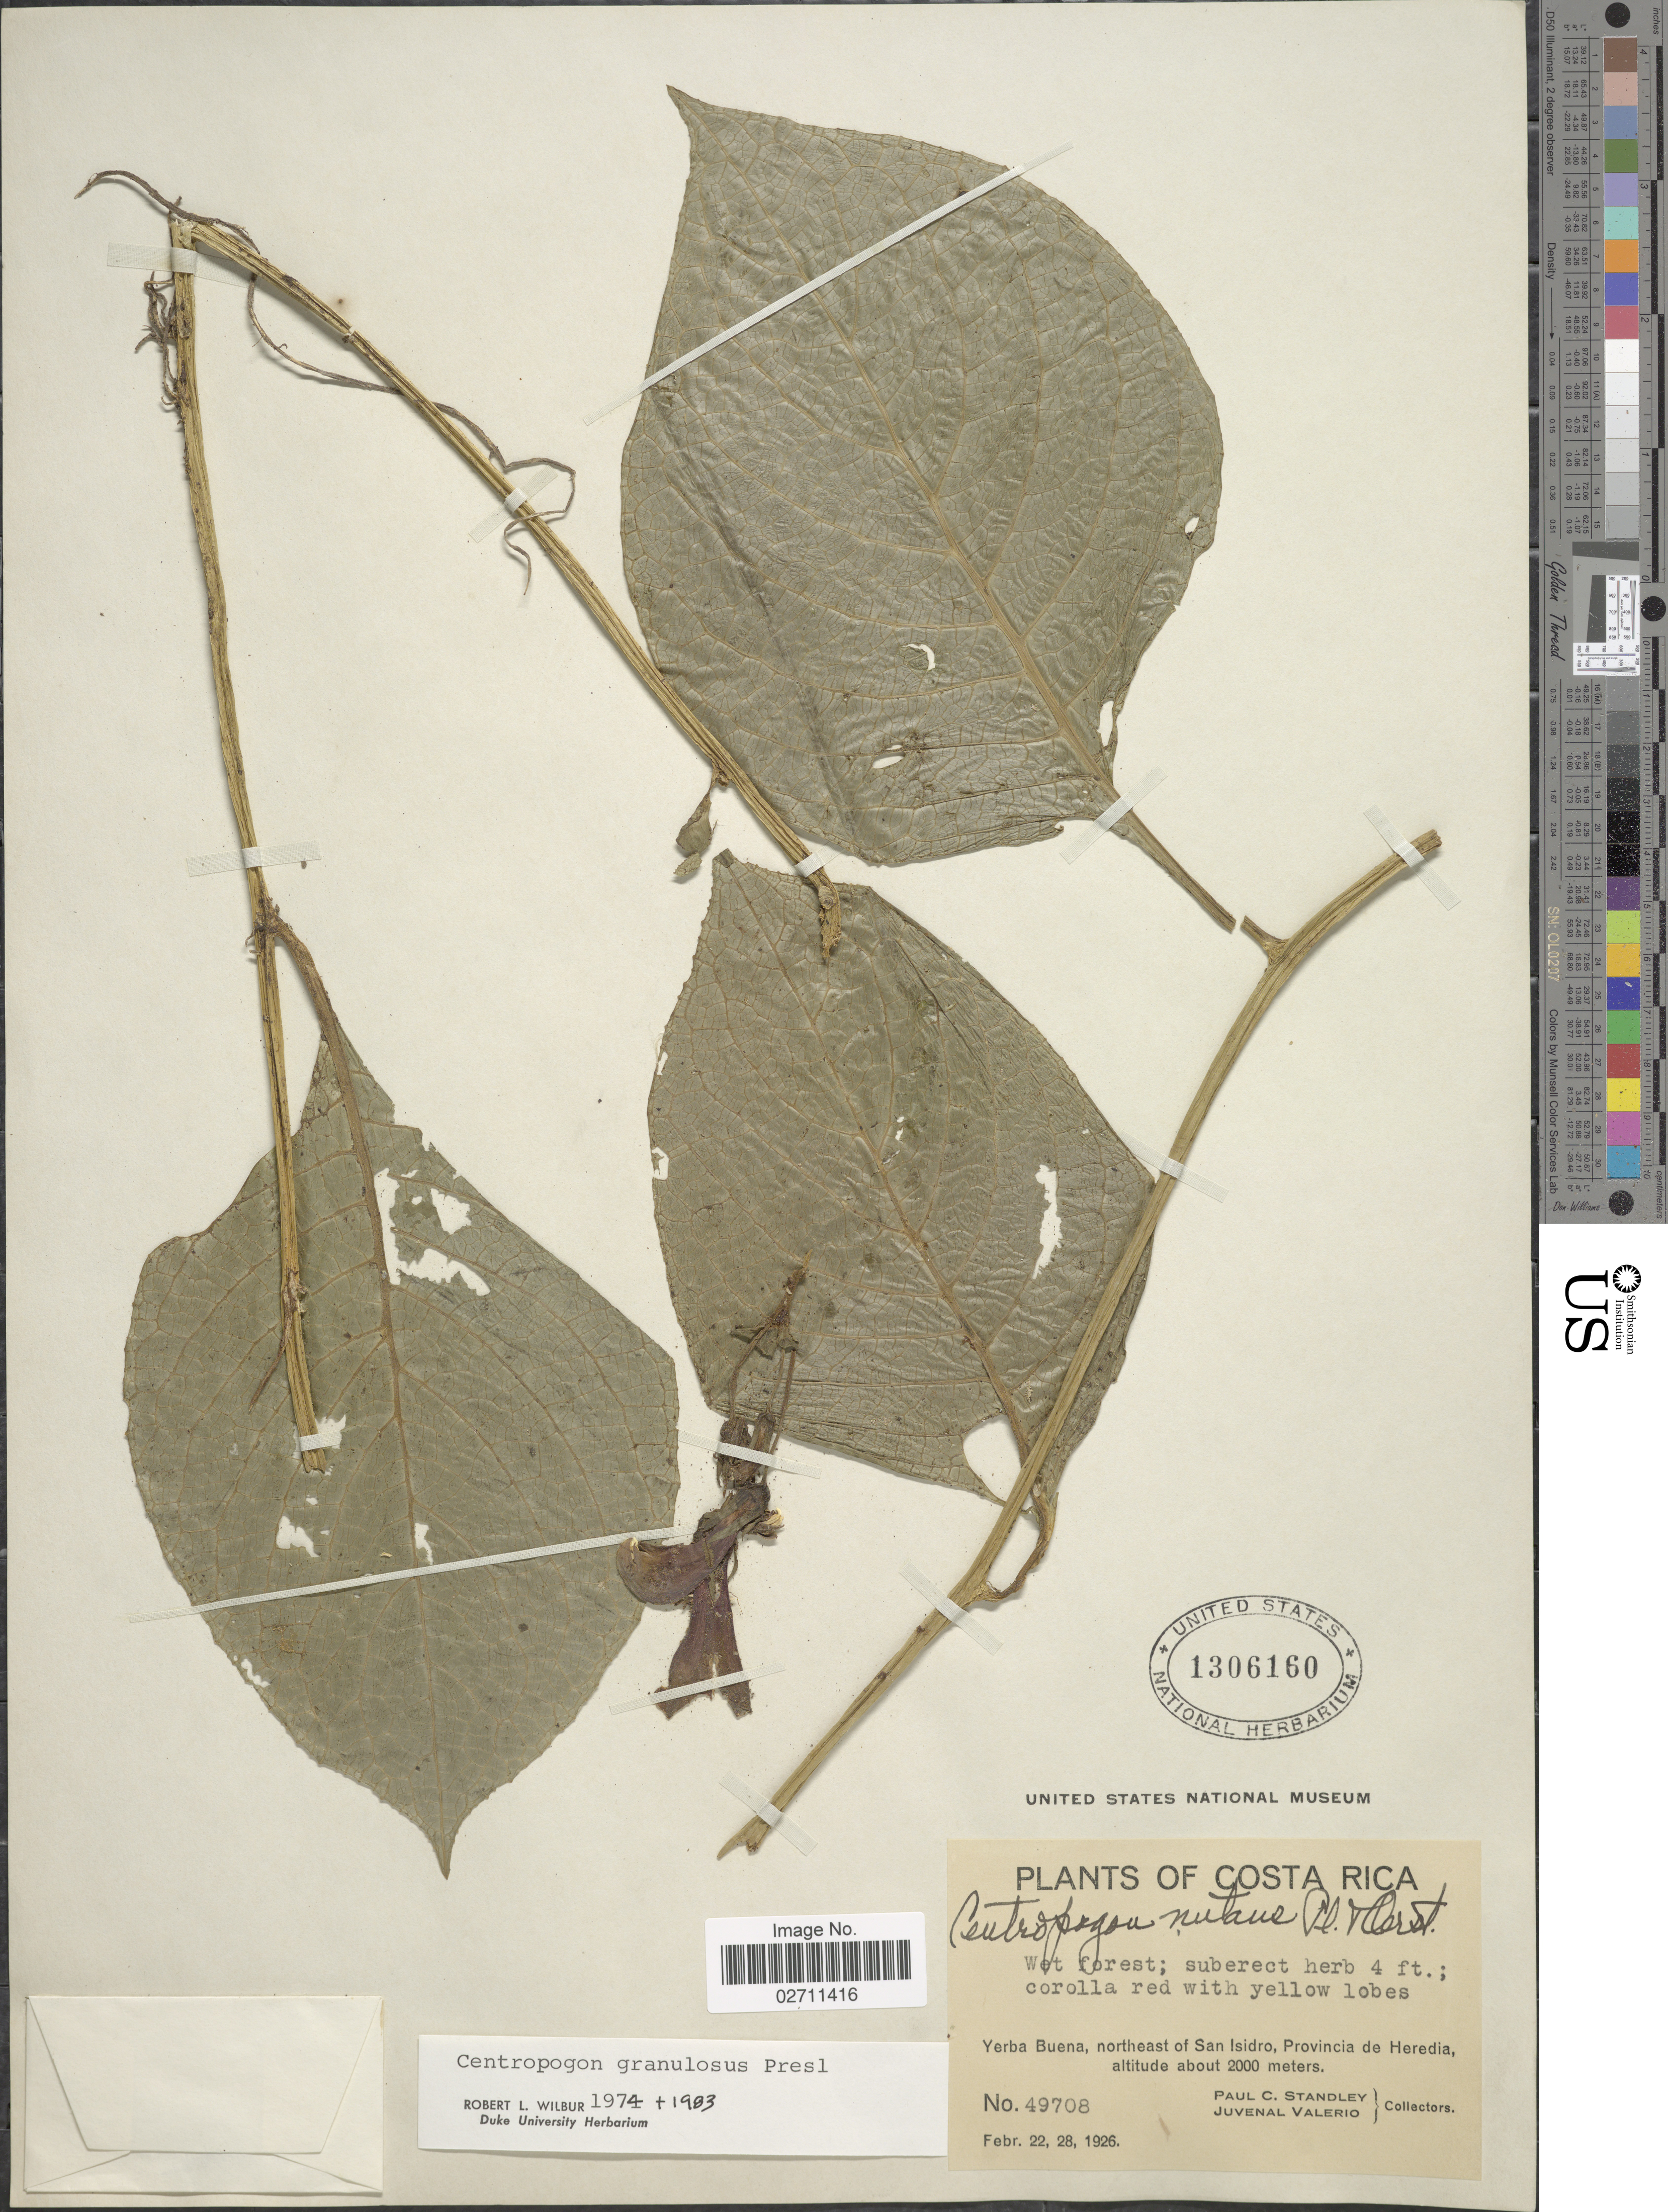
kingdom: Plantae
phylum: Tracheophyta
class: Magnoliopsida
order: Asterales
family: Campanulaceae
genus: Centropogon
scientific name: Centropogon granulosus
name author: C. Presl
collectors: P. C. Standley & J. Valerio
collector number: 49708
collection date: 1926-02-22/1926-02-28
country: Costa Rica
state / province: Heredia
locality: Yerba Buena, northeast of San Isidro.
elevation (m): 2000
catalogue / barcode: US 1306160